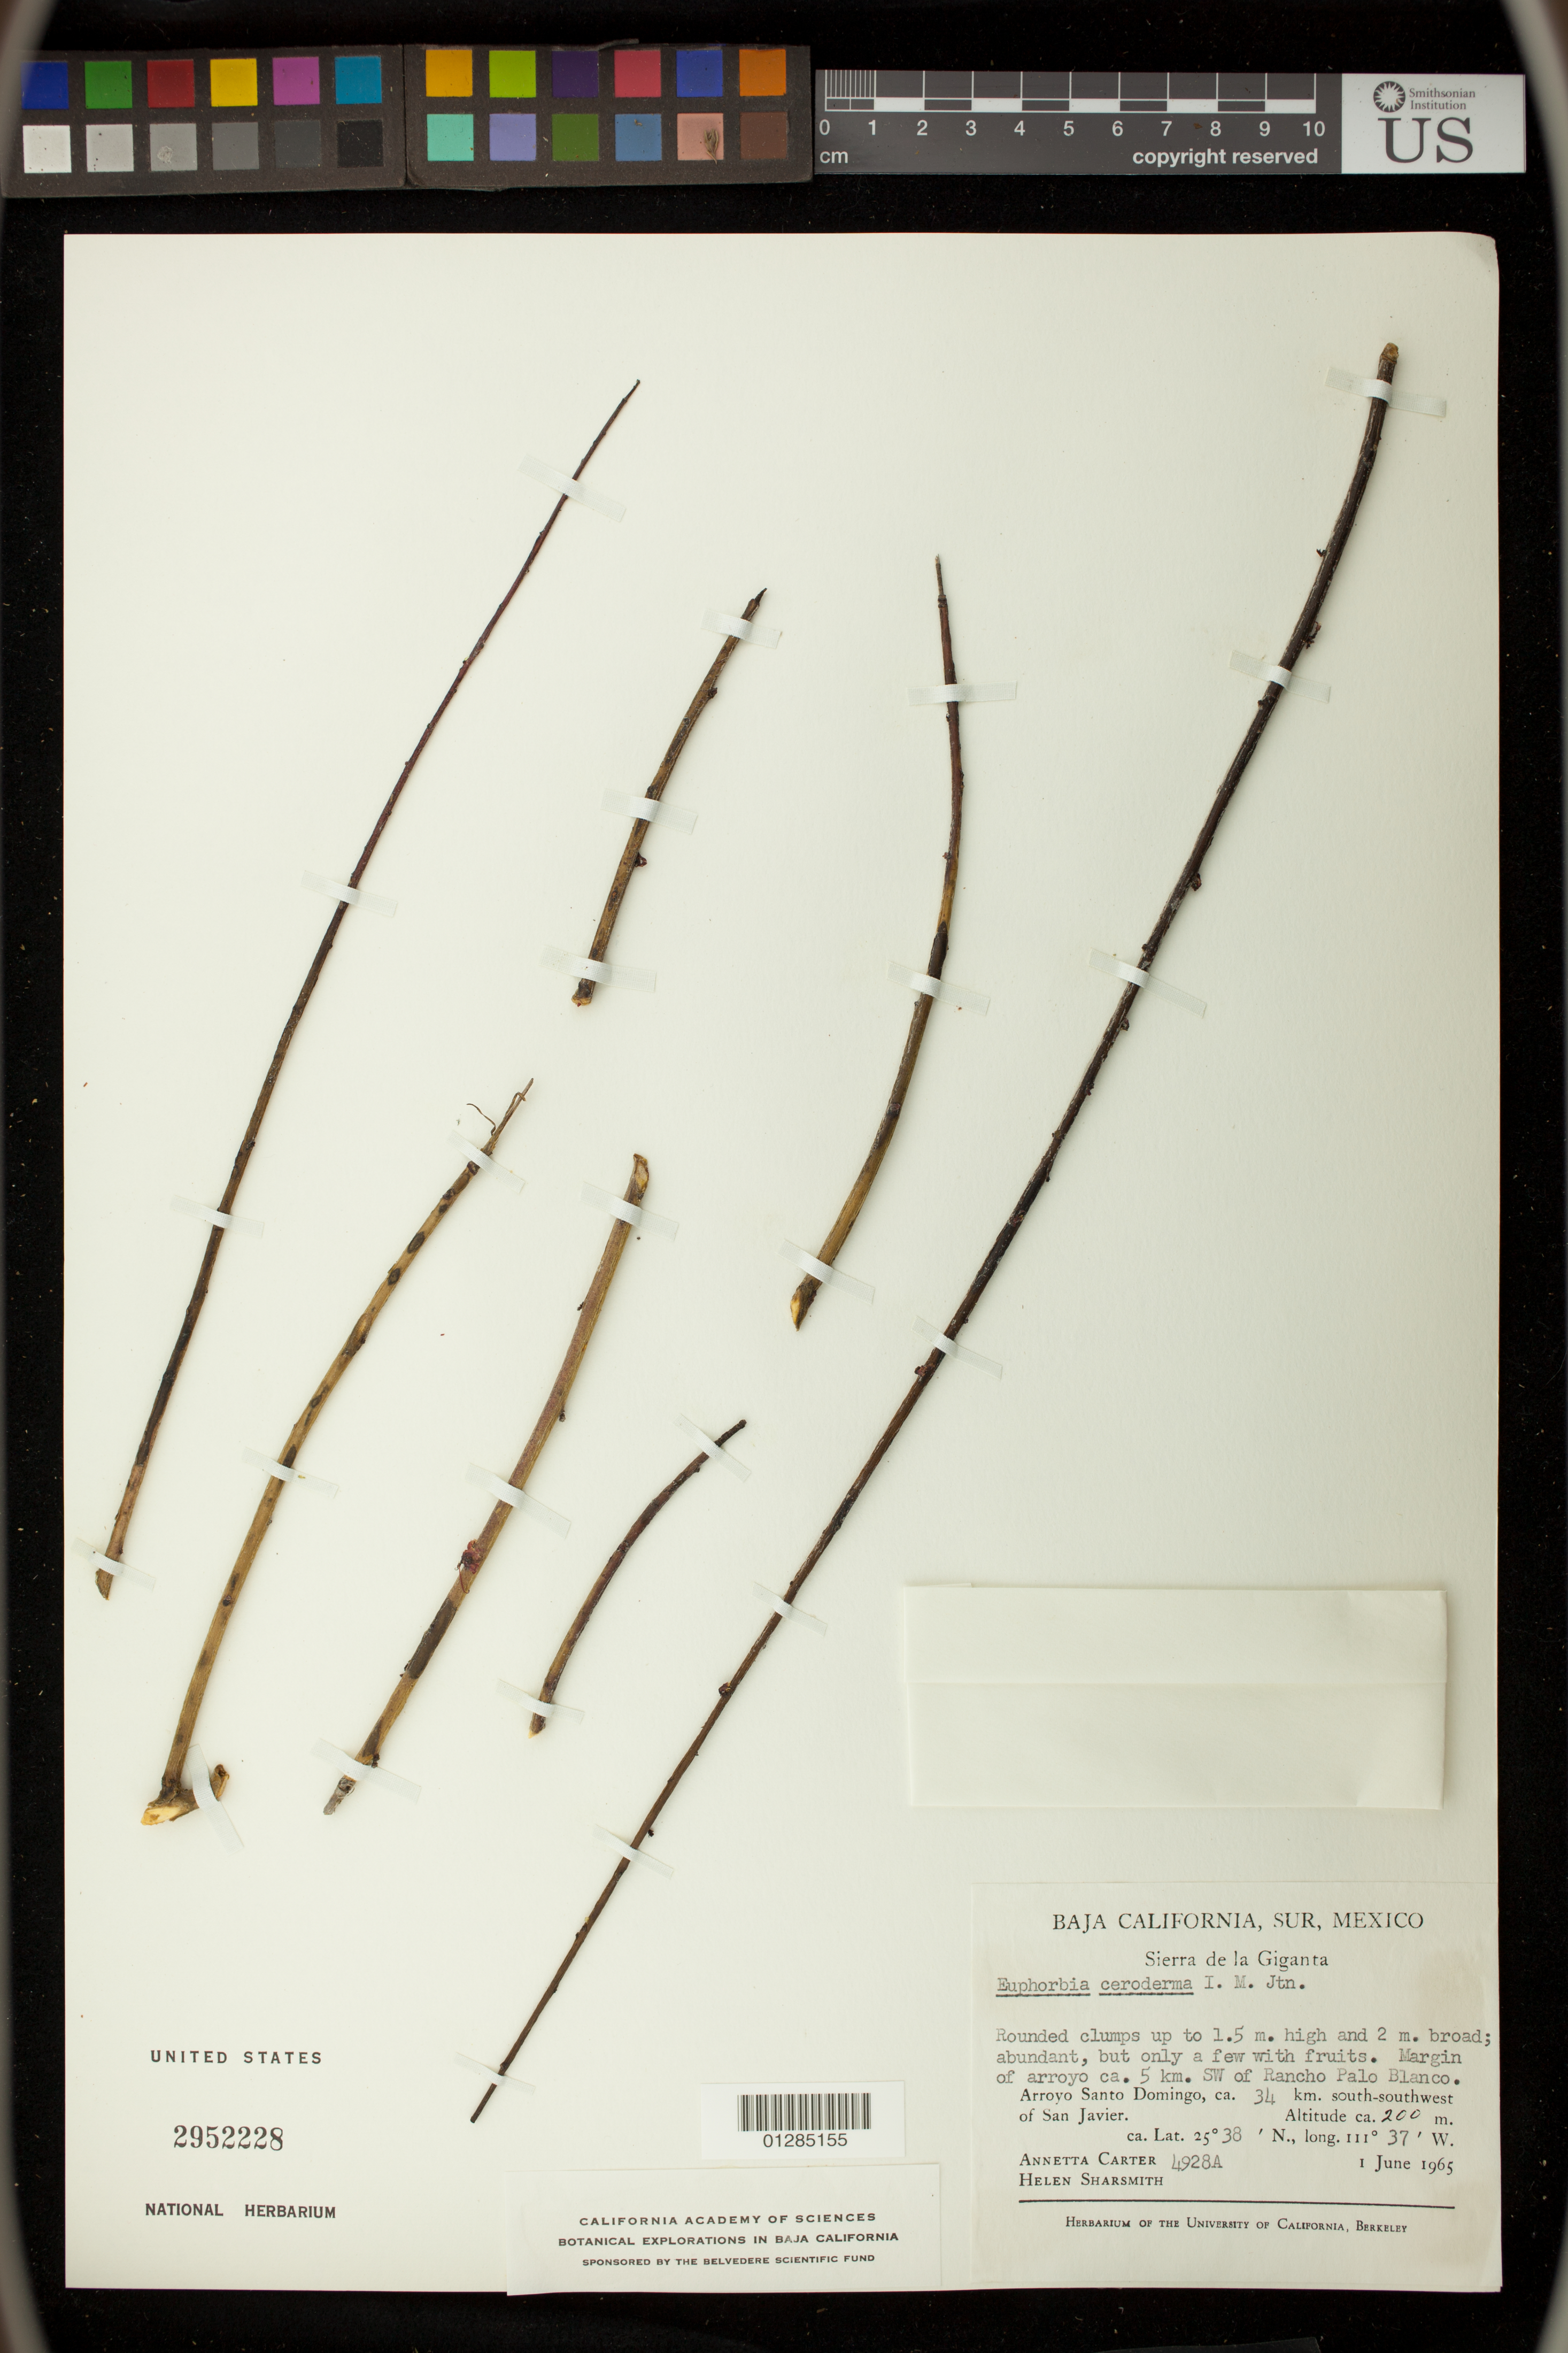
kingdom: Plantae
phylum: Tracheophyta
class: Magnoliopsida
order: Malpighiales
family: Euphorbiaceae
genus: Euphorbia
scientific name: Euphorbia ceroderma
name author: I.M. Johnst.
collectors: A. M. Carter & H. Sharsmith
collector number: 4928A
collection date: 1965-06-01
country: Mexico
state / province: Baja California Sur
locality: Sierra del la Giganta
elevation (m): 200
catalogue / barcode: US 2952228